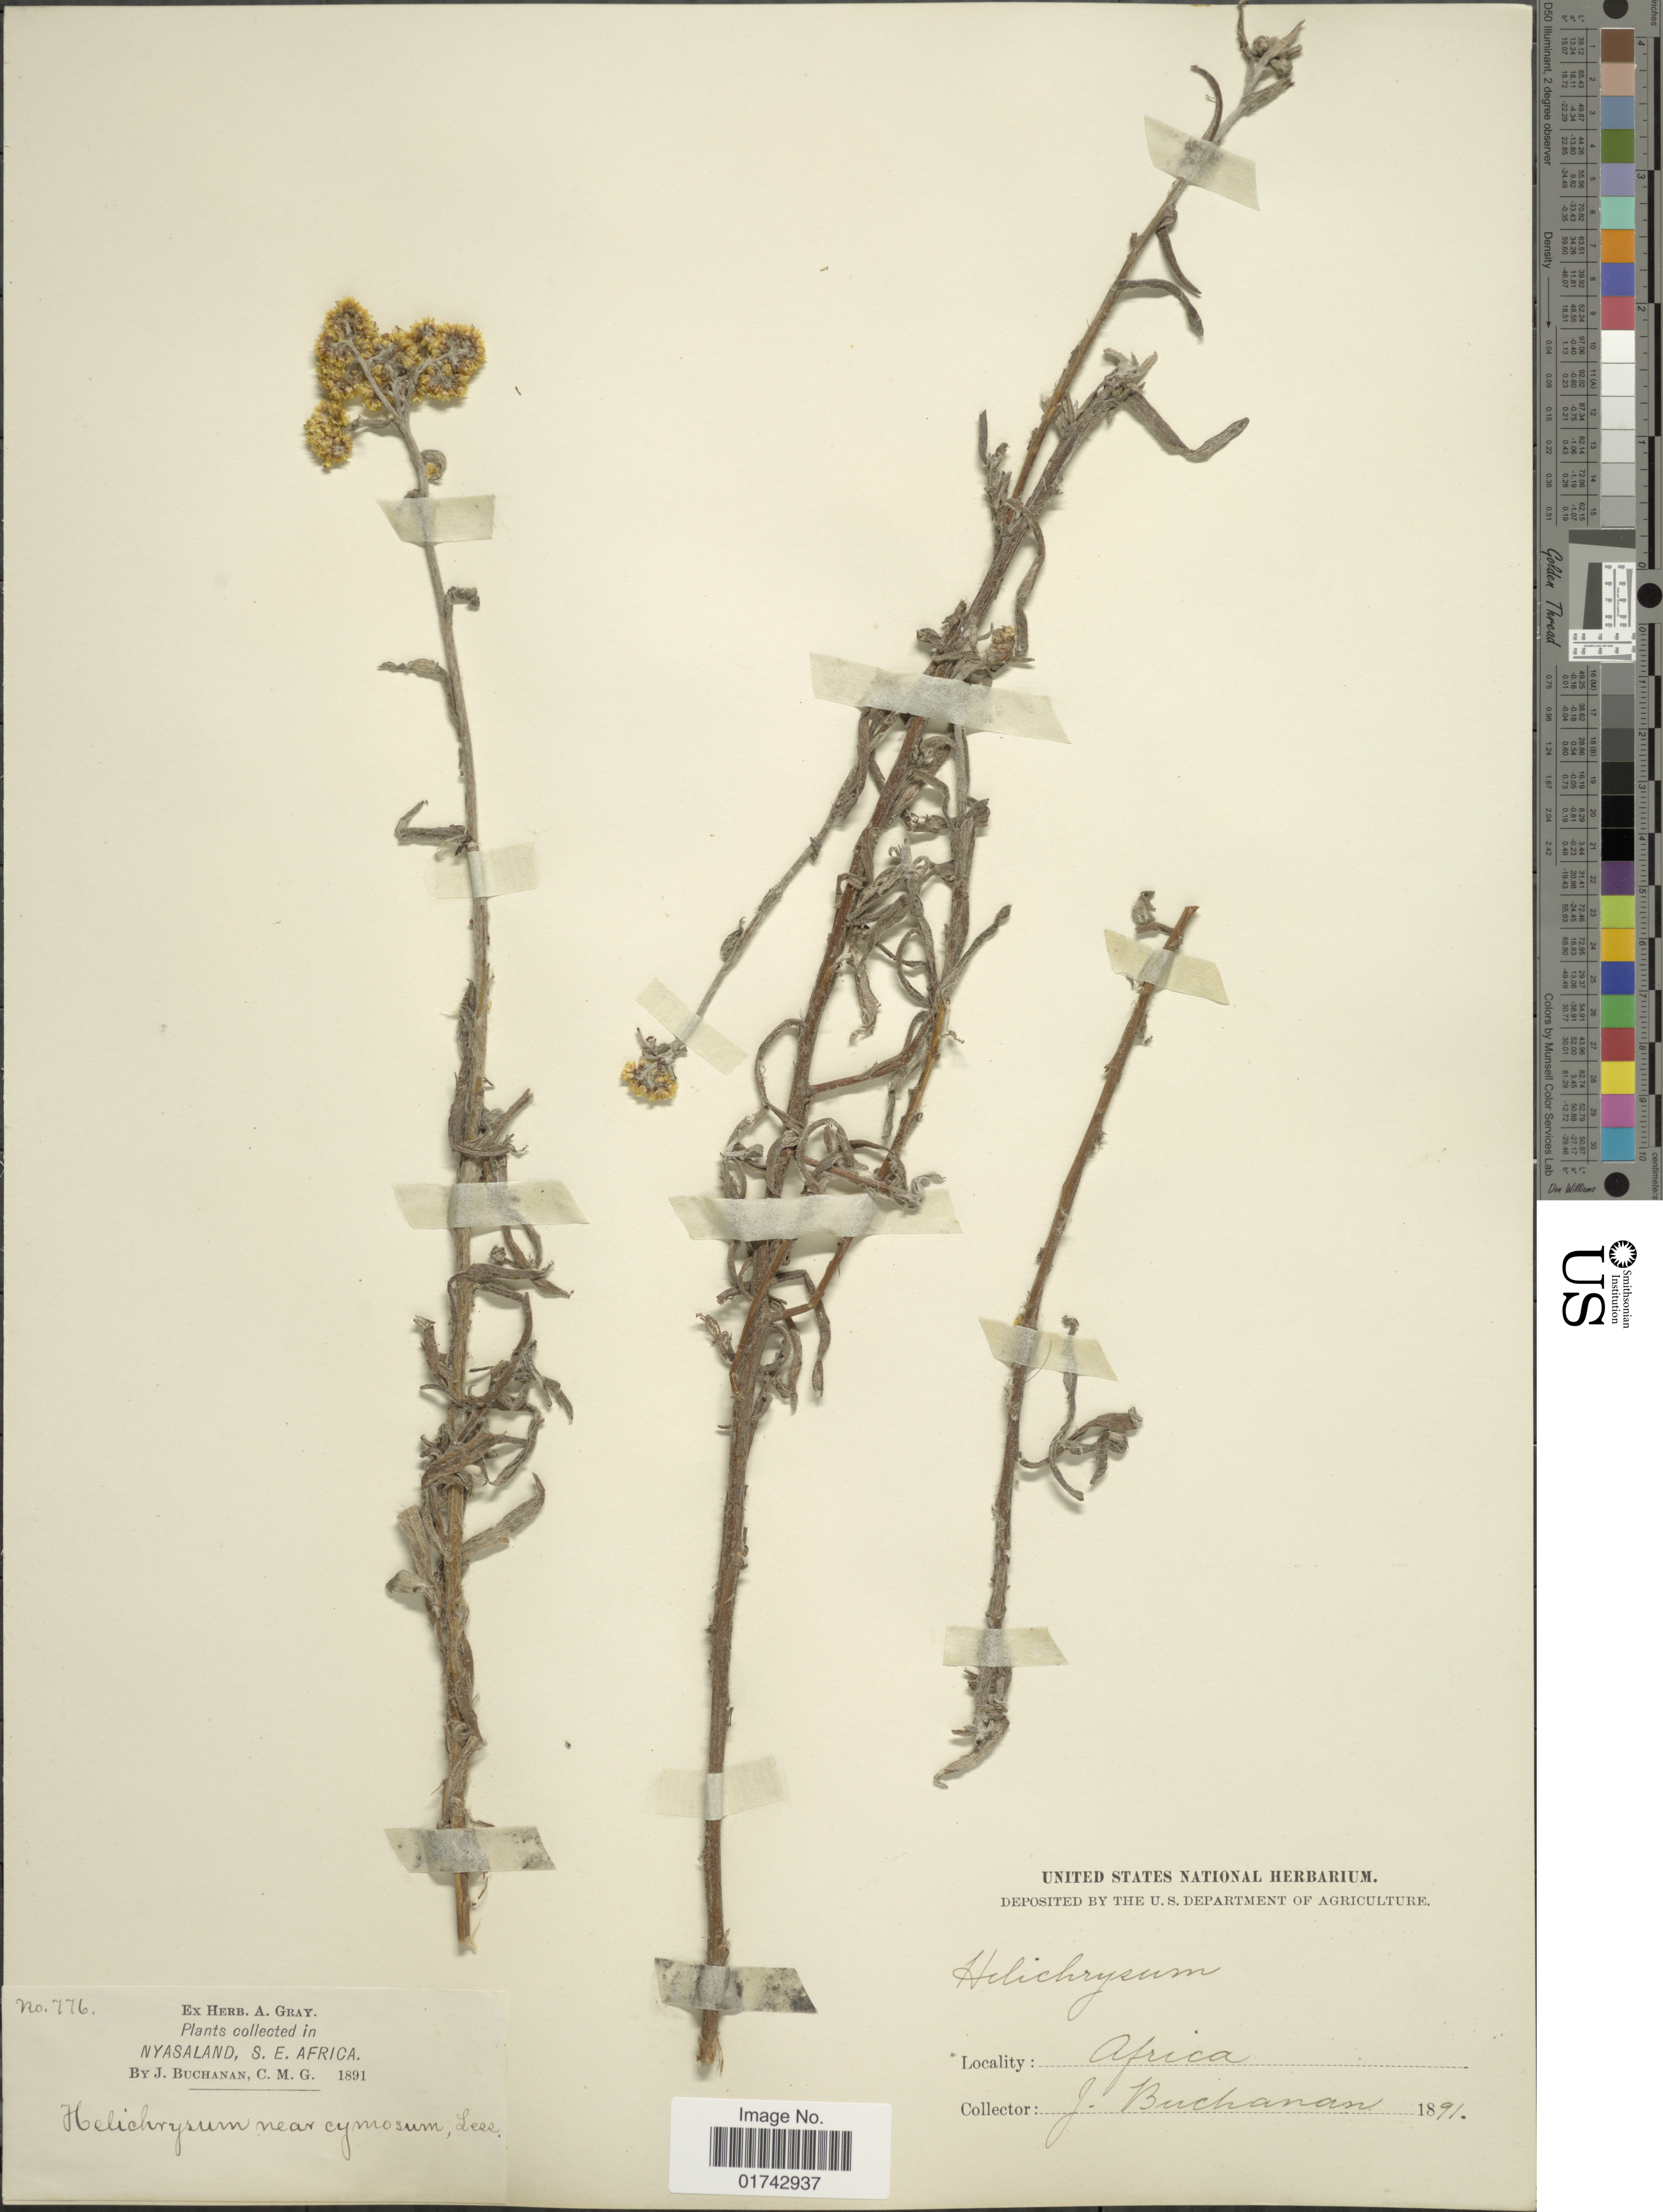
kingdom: Plantae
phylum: Tracheophyta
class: Magnoliopsida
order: Asterales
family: Asteraceae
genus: Helichrysum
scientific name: Helichrysum cymosum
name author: (L.) D. Don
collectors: J. Buchanan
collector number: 776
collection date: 1891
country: Malawi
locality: Nyasaland, S. E. Africa